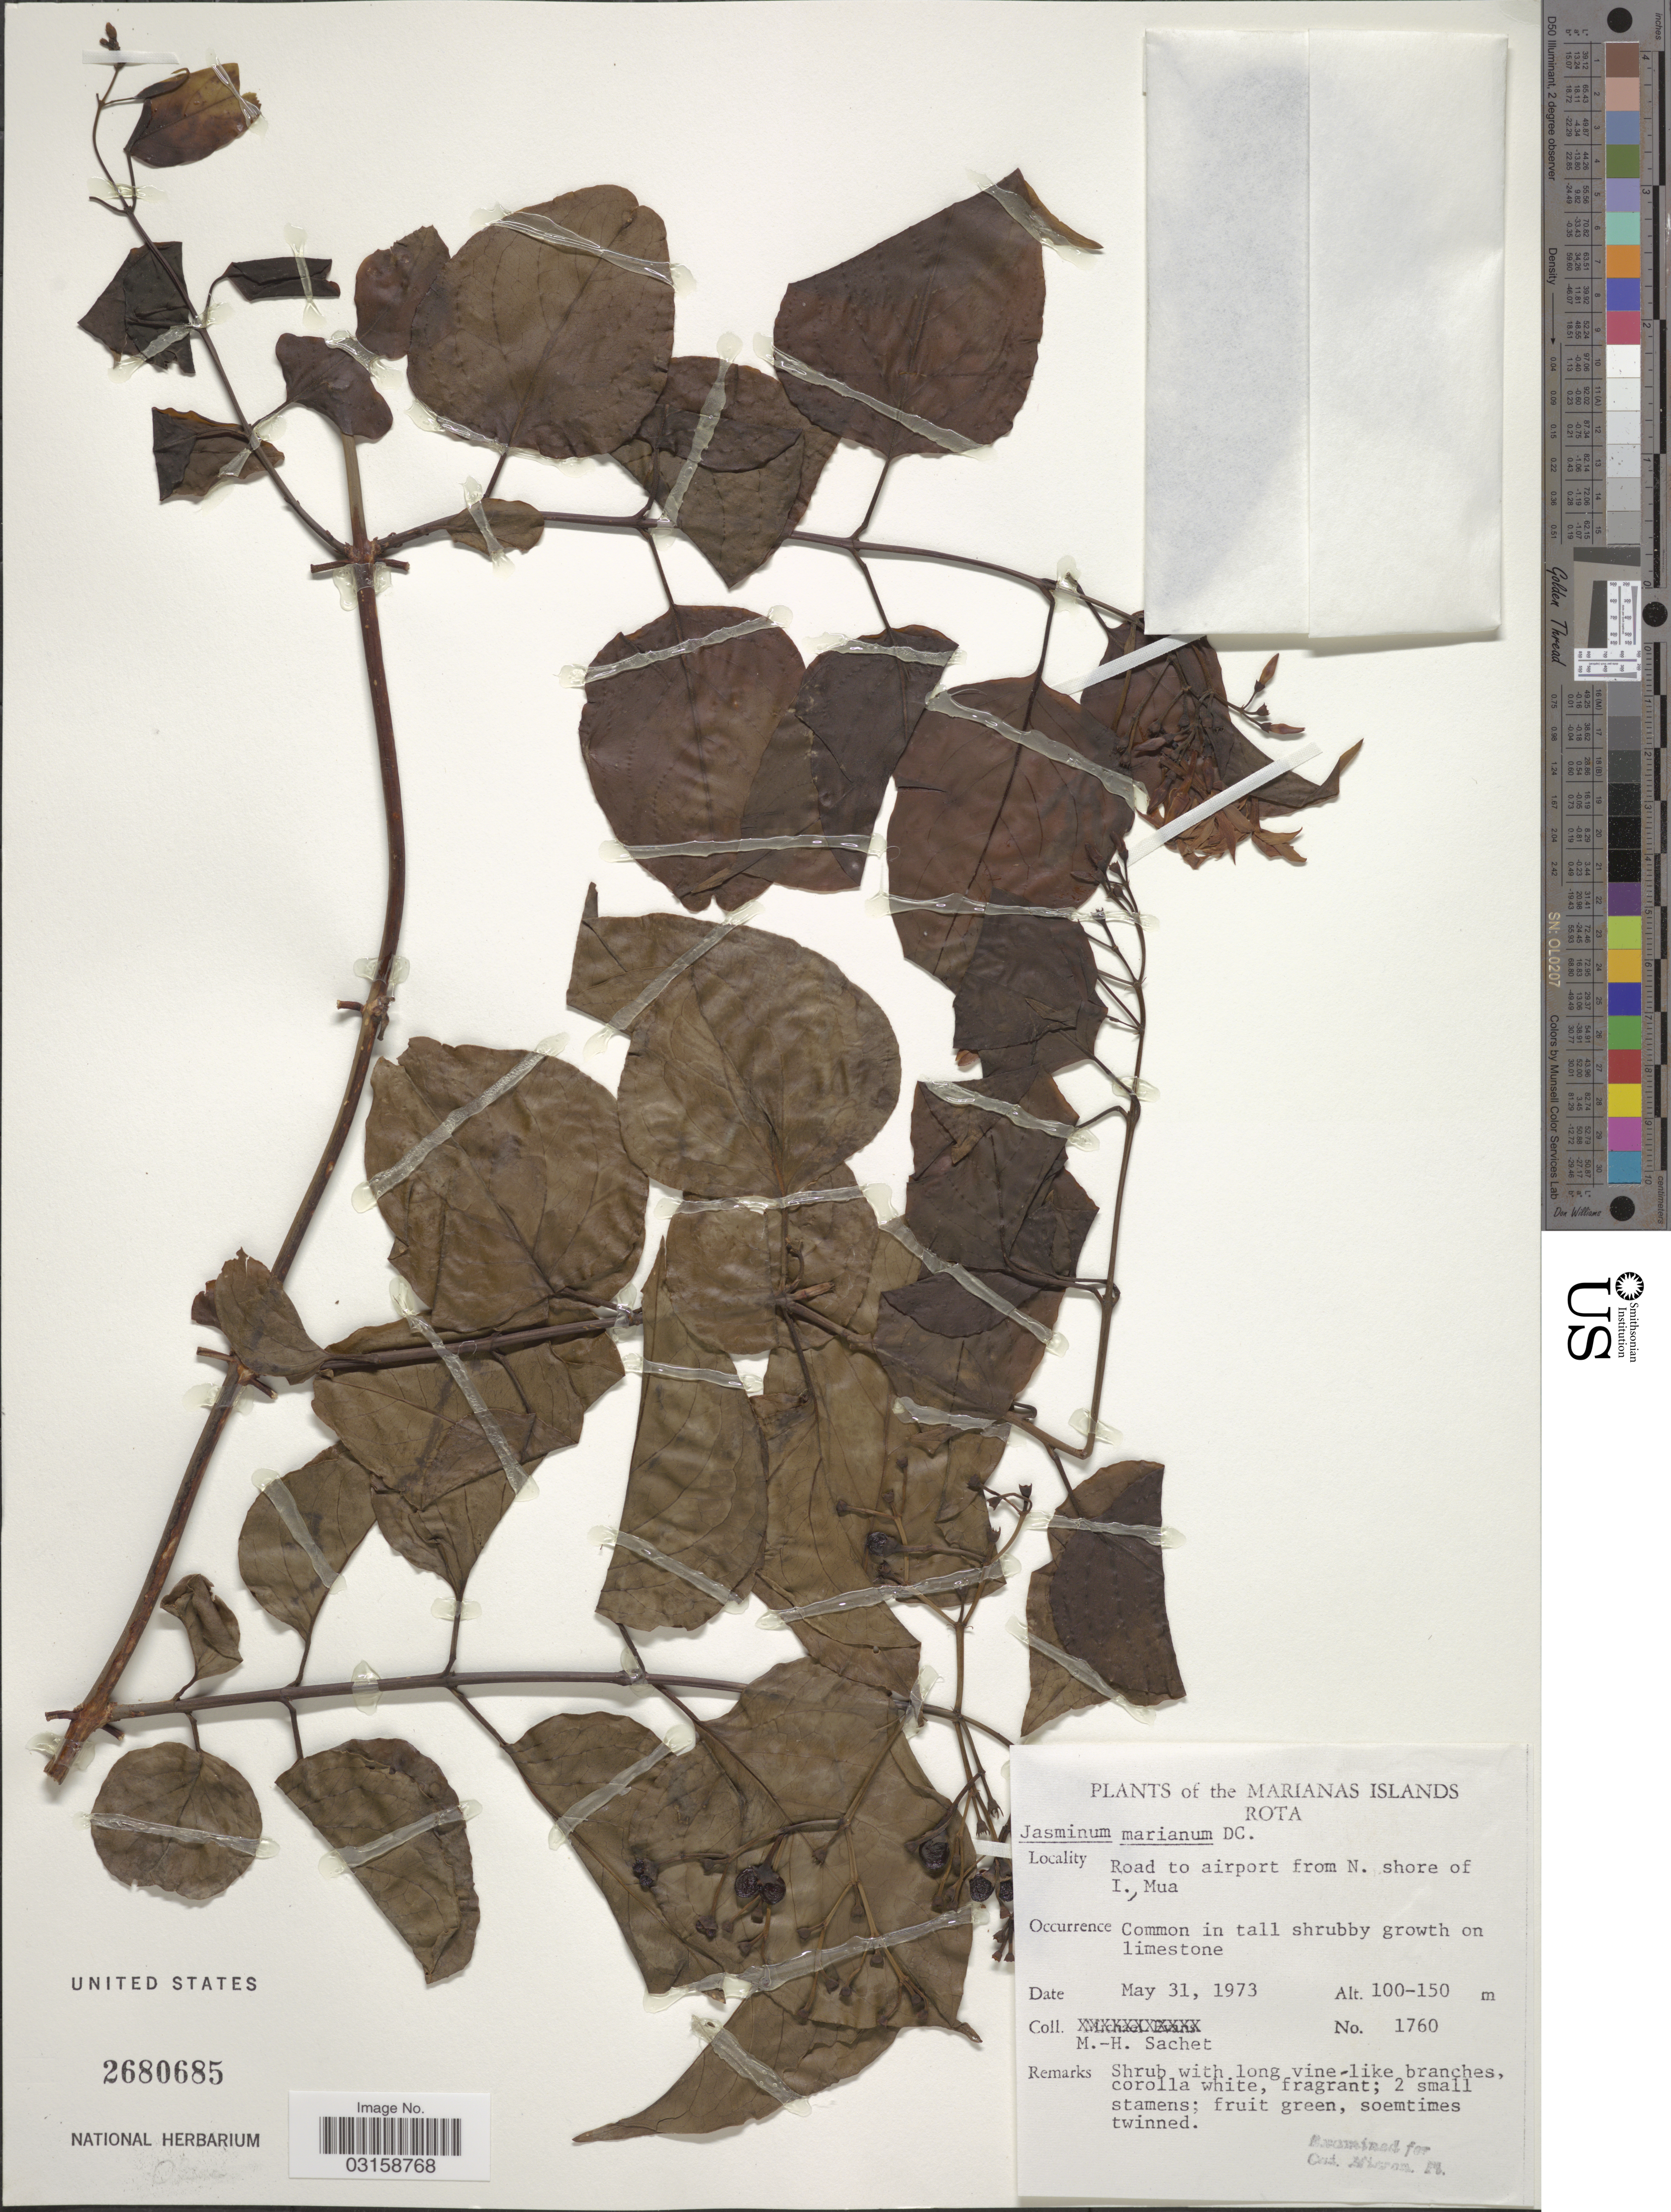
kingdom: Plantae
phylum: Tracheophyta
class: Magnoliopsida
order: Lamiales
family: Oleaceae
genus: Jasminum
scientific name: Jasminum marianum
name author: DC.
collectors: M.-H. Sachet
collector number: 1760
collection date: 1973-05-31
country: Northern Mariana Islands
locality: Marianas Islands. Rota. Road to airport from N. shore of I., Mua.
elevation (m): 100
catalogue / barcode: US 2680685